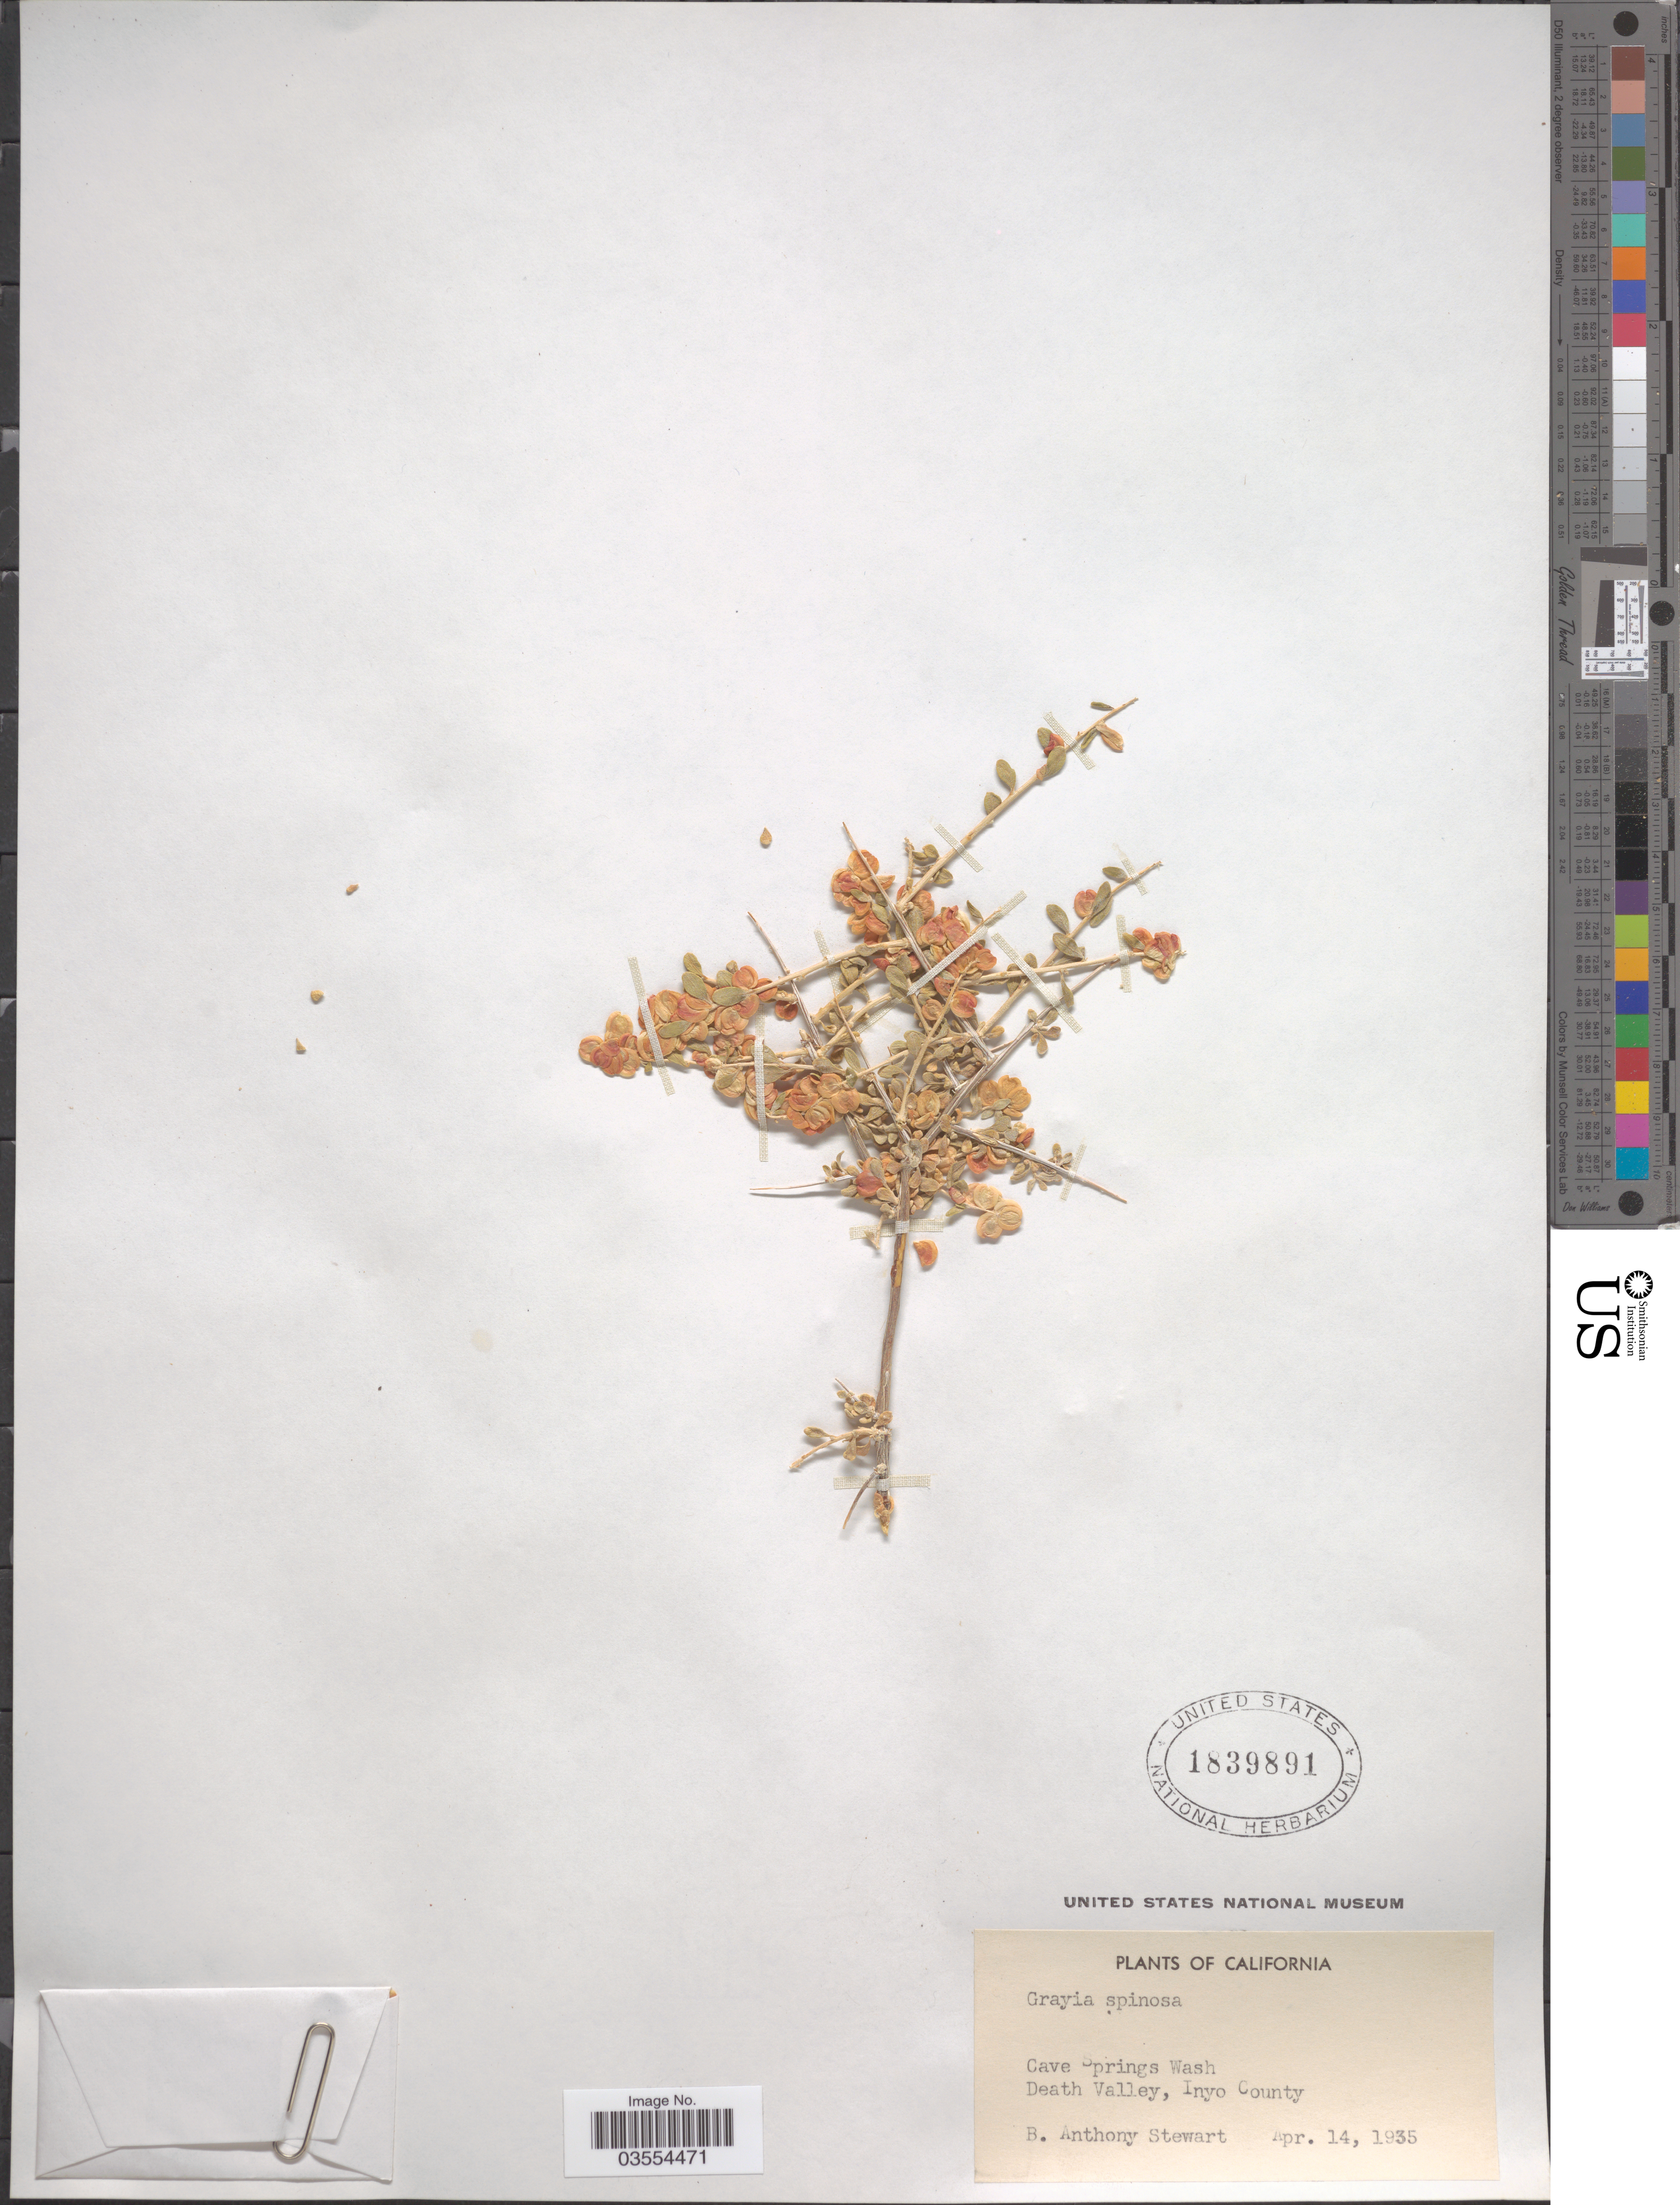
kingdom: Plantae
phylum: Tracheophyta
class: Magnoliopsida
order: Caryophyllales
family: Amaranthaceae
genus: Grayia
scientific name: Grayia spinosa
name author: (Hook.) Moq.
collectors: B. Stewart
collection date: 1935-04-14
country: United States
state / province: California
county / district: Inyo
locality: Cave Springs Wash. Death Valley, Inyo County.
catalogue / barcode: US 1839891